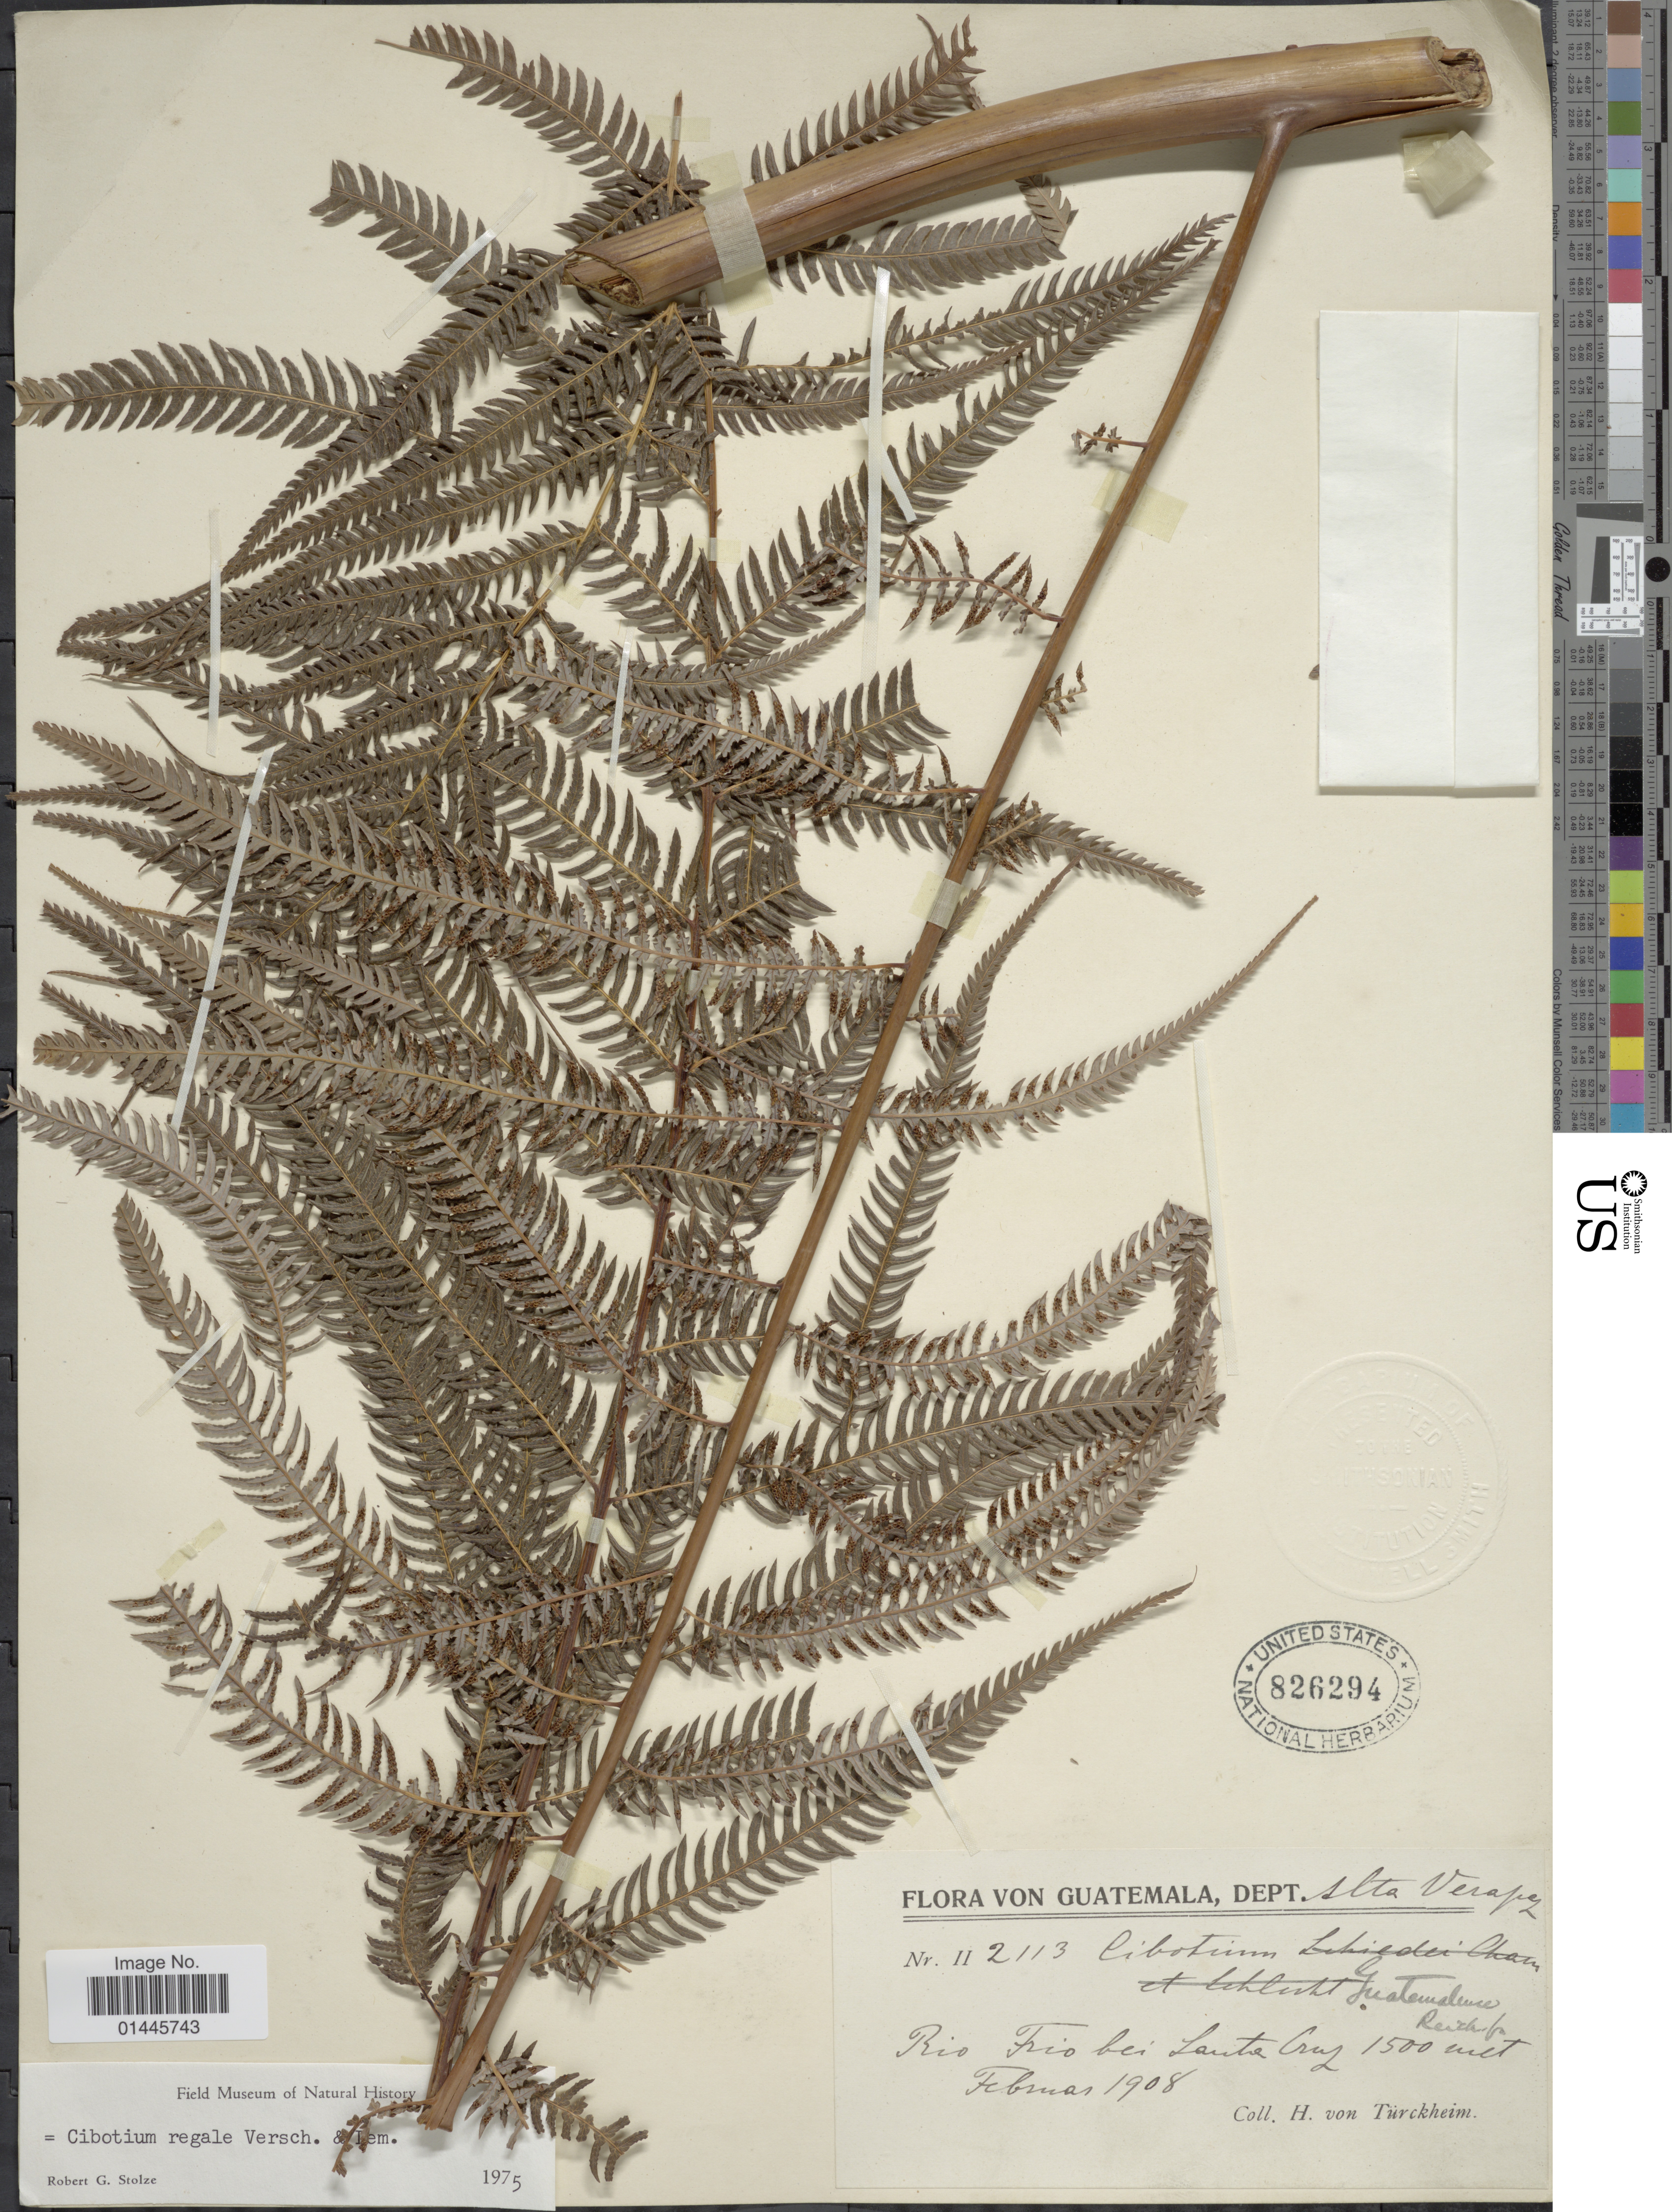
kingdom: Plantae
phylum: Tracheophyta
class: Polypodiopsida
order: Cyatheales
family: Cibotiaceae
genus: Cibotium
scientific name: Cibotium regale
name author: Verschaff. & Lem.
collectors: H. von Türckheim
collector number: II 2113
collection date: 1908-02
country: Guatemala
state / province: Alta Verapaz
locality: Rio Frio bei Santa Cruz.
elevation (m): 1500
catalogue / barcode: US 826294